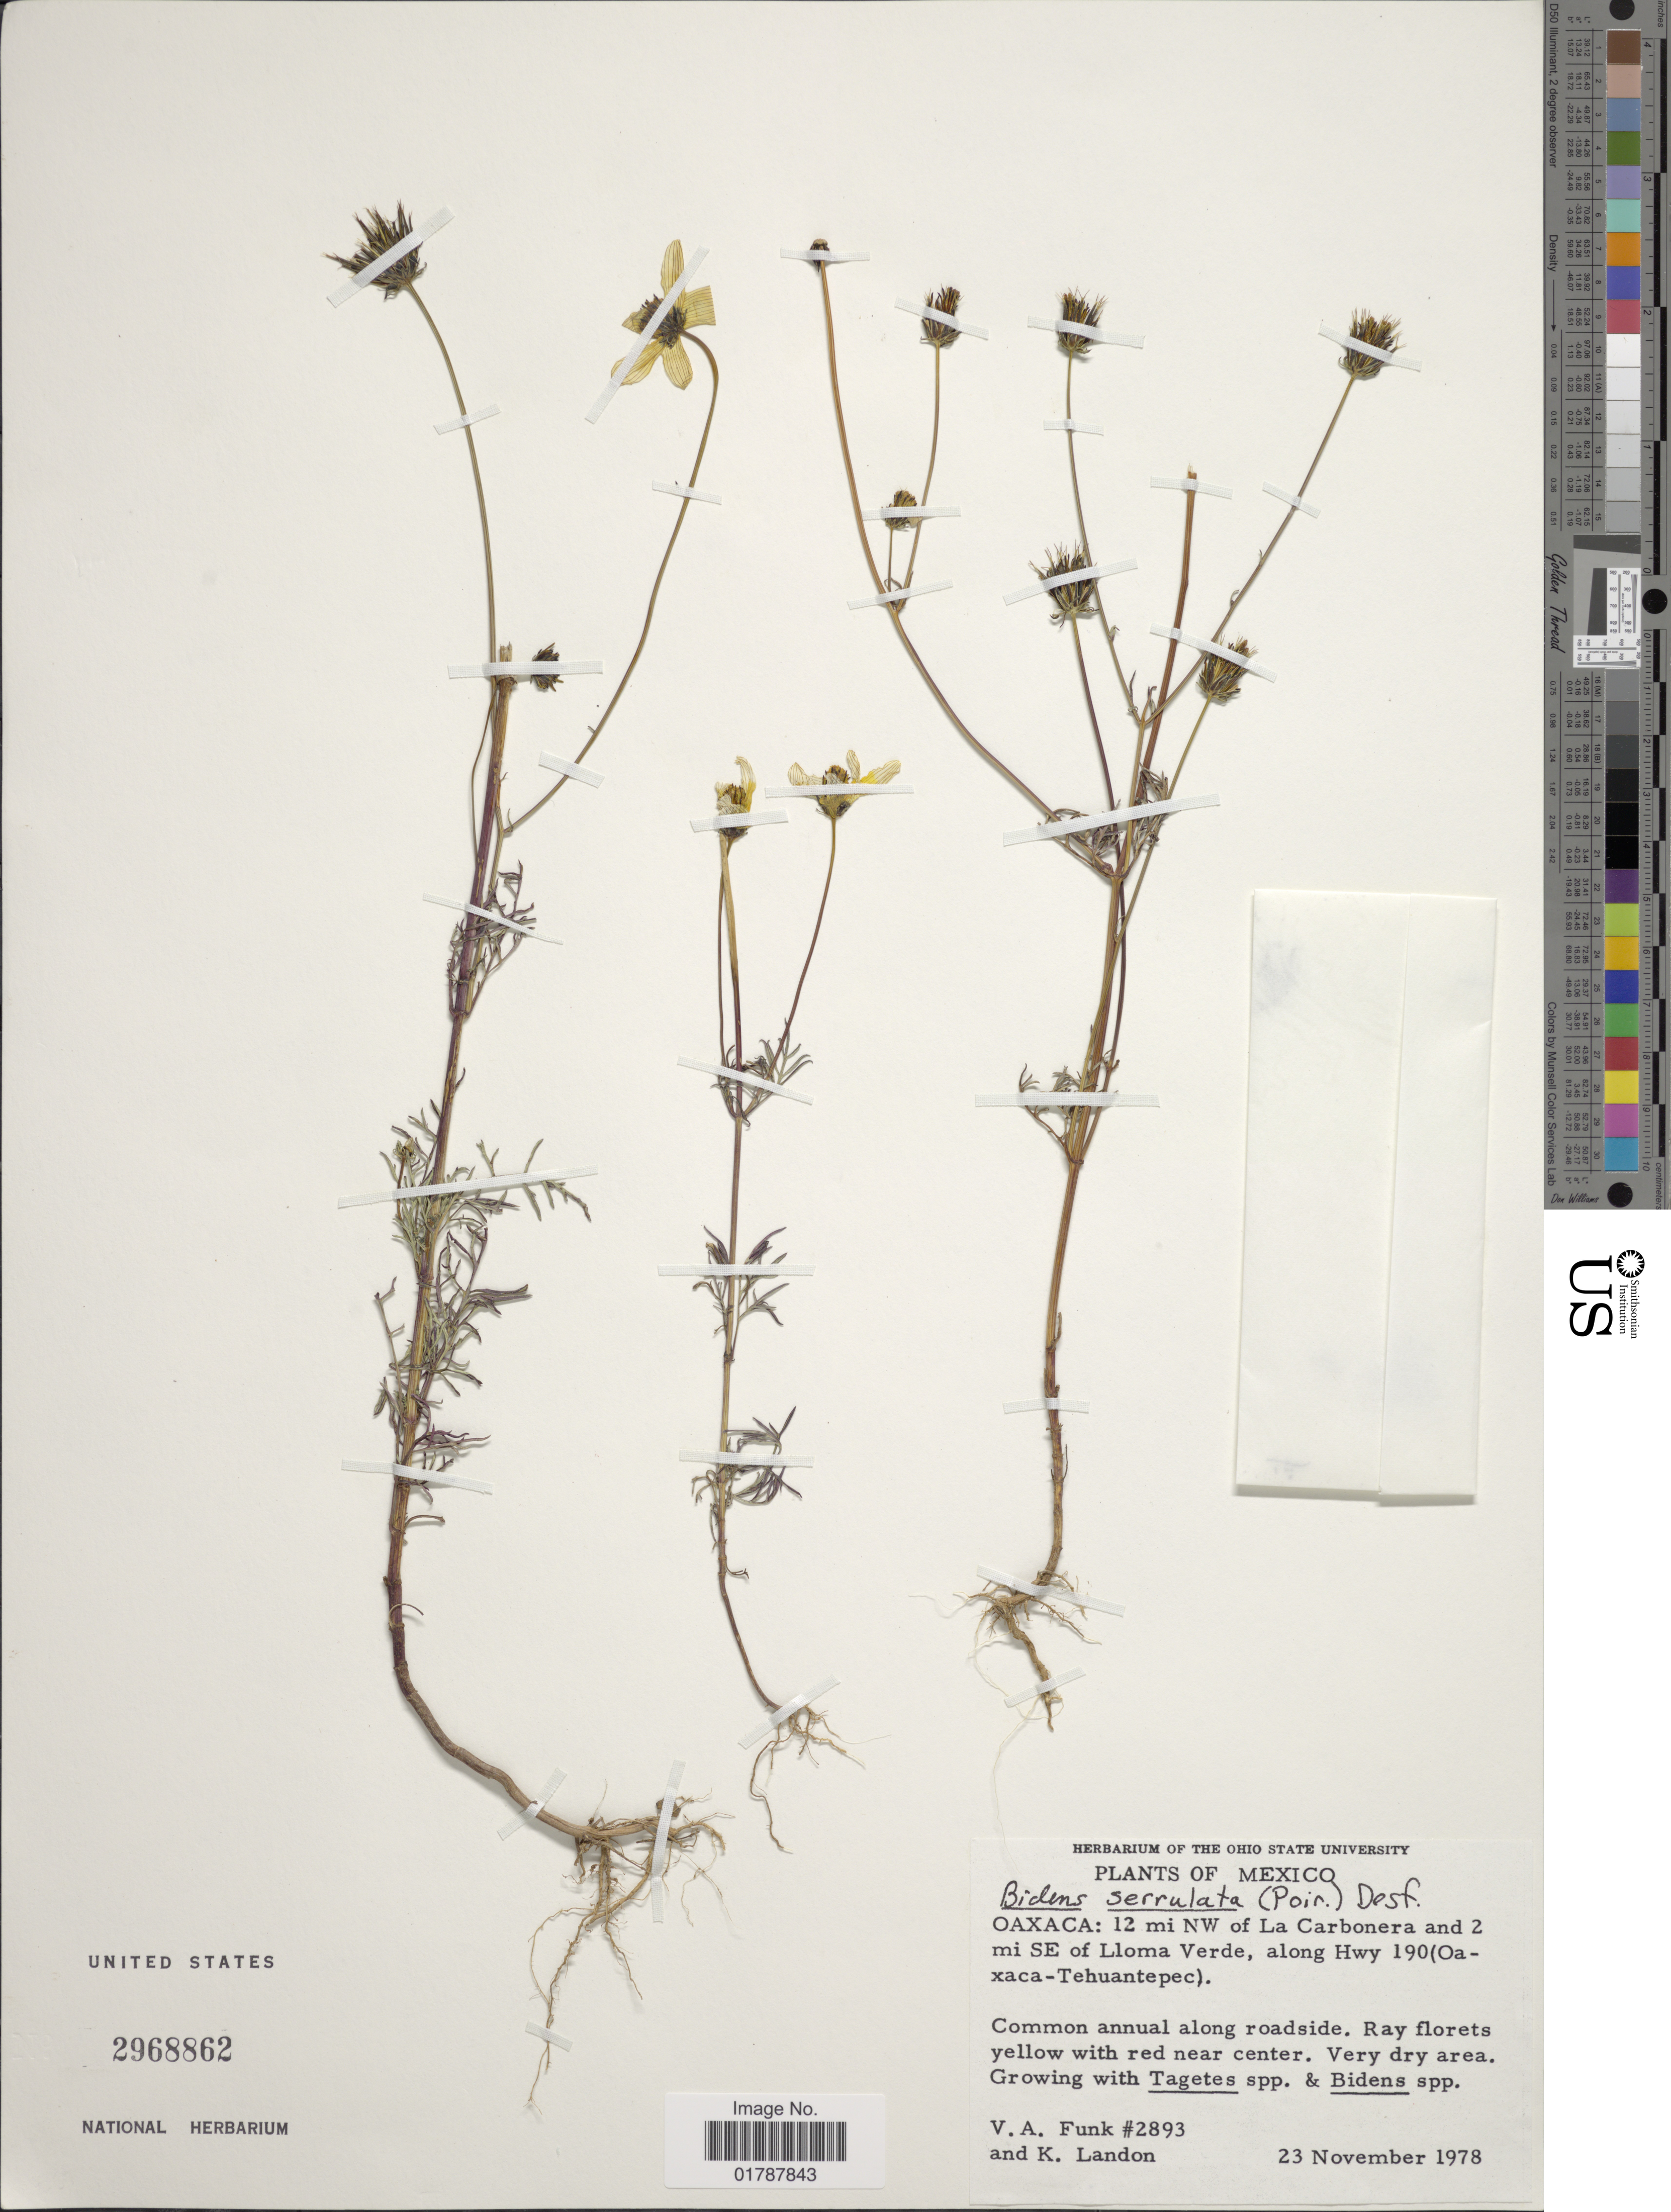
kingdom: Plantae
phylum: Tracheophyta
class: Magnoliopsida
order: Asterales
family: Asteraceae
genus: Bidens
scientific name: Bidens serrulata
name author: (Poir.) Desf.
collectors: V. Funk & K. C. Landon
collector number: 2893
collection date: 1978-11-23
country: Mexico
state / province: Oaxaca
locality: Oaxaca: 12 mi NW of La Carbonera and 2 mi SE of Lloma Verde, along Hwy 190 (Oaxaca-Tehuantepec)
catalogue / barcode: US 2968862